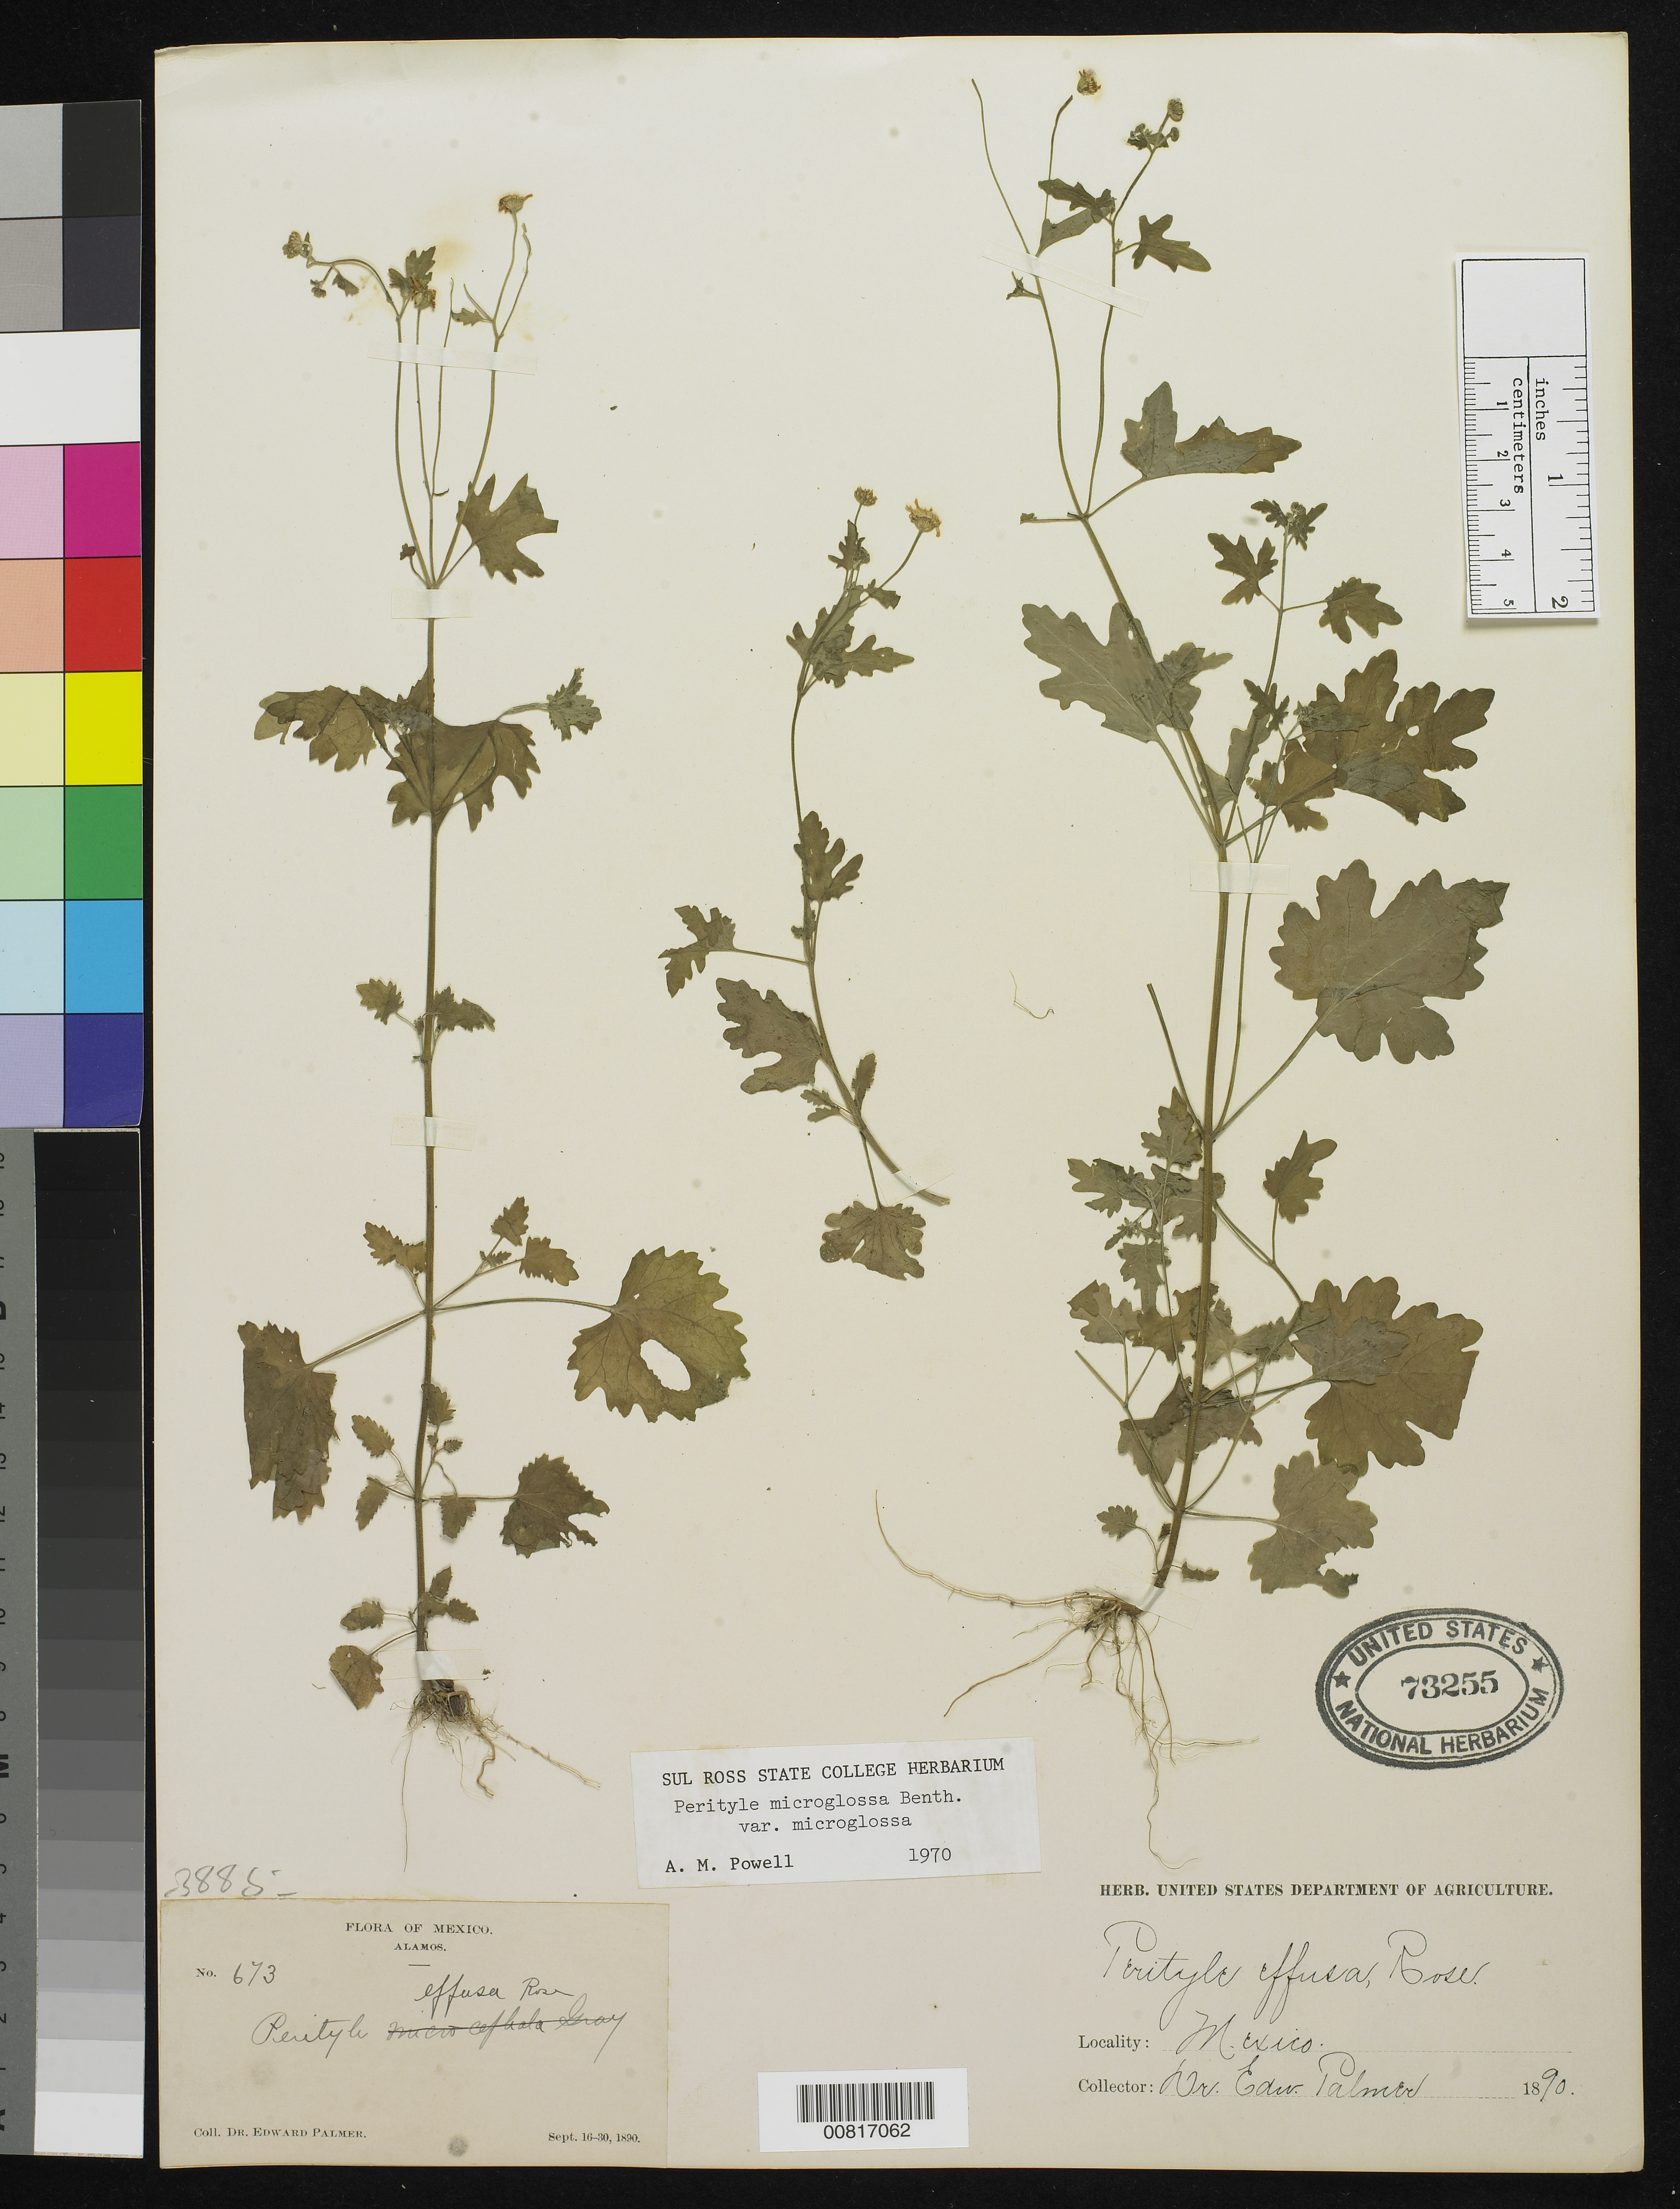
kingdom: Plantae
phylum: Tracheophyta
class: Magnoliopsida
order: Asterales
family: Asteraceae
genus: Perityle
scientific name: Perityle microglossa var. microglossa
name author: Benth.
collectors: E. Palmer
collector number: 673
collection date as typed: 16 Sep 1890 to 30 Sep 1890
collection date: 1890-09-16/1890-09-30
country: Mexico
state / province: Sonora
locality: Alamos, Sonora.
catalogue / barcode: US 73255